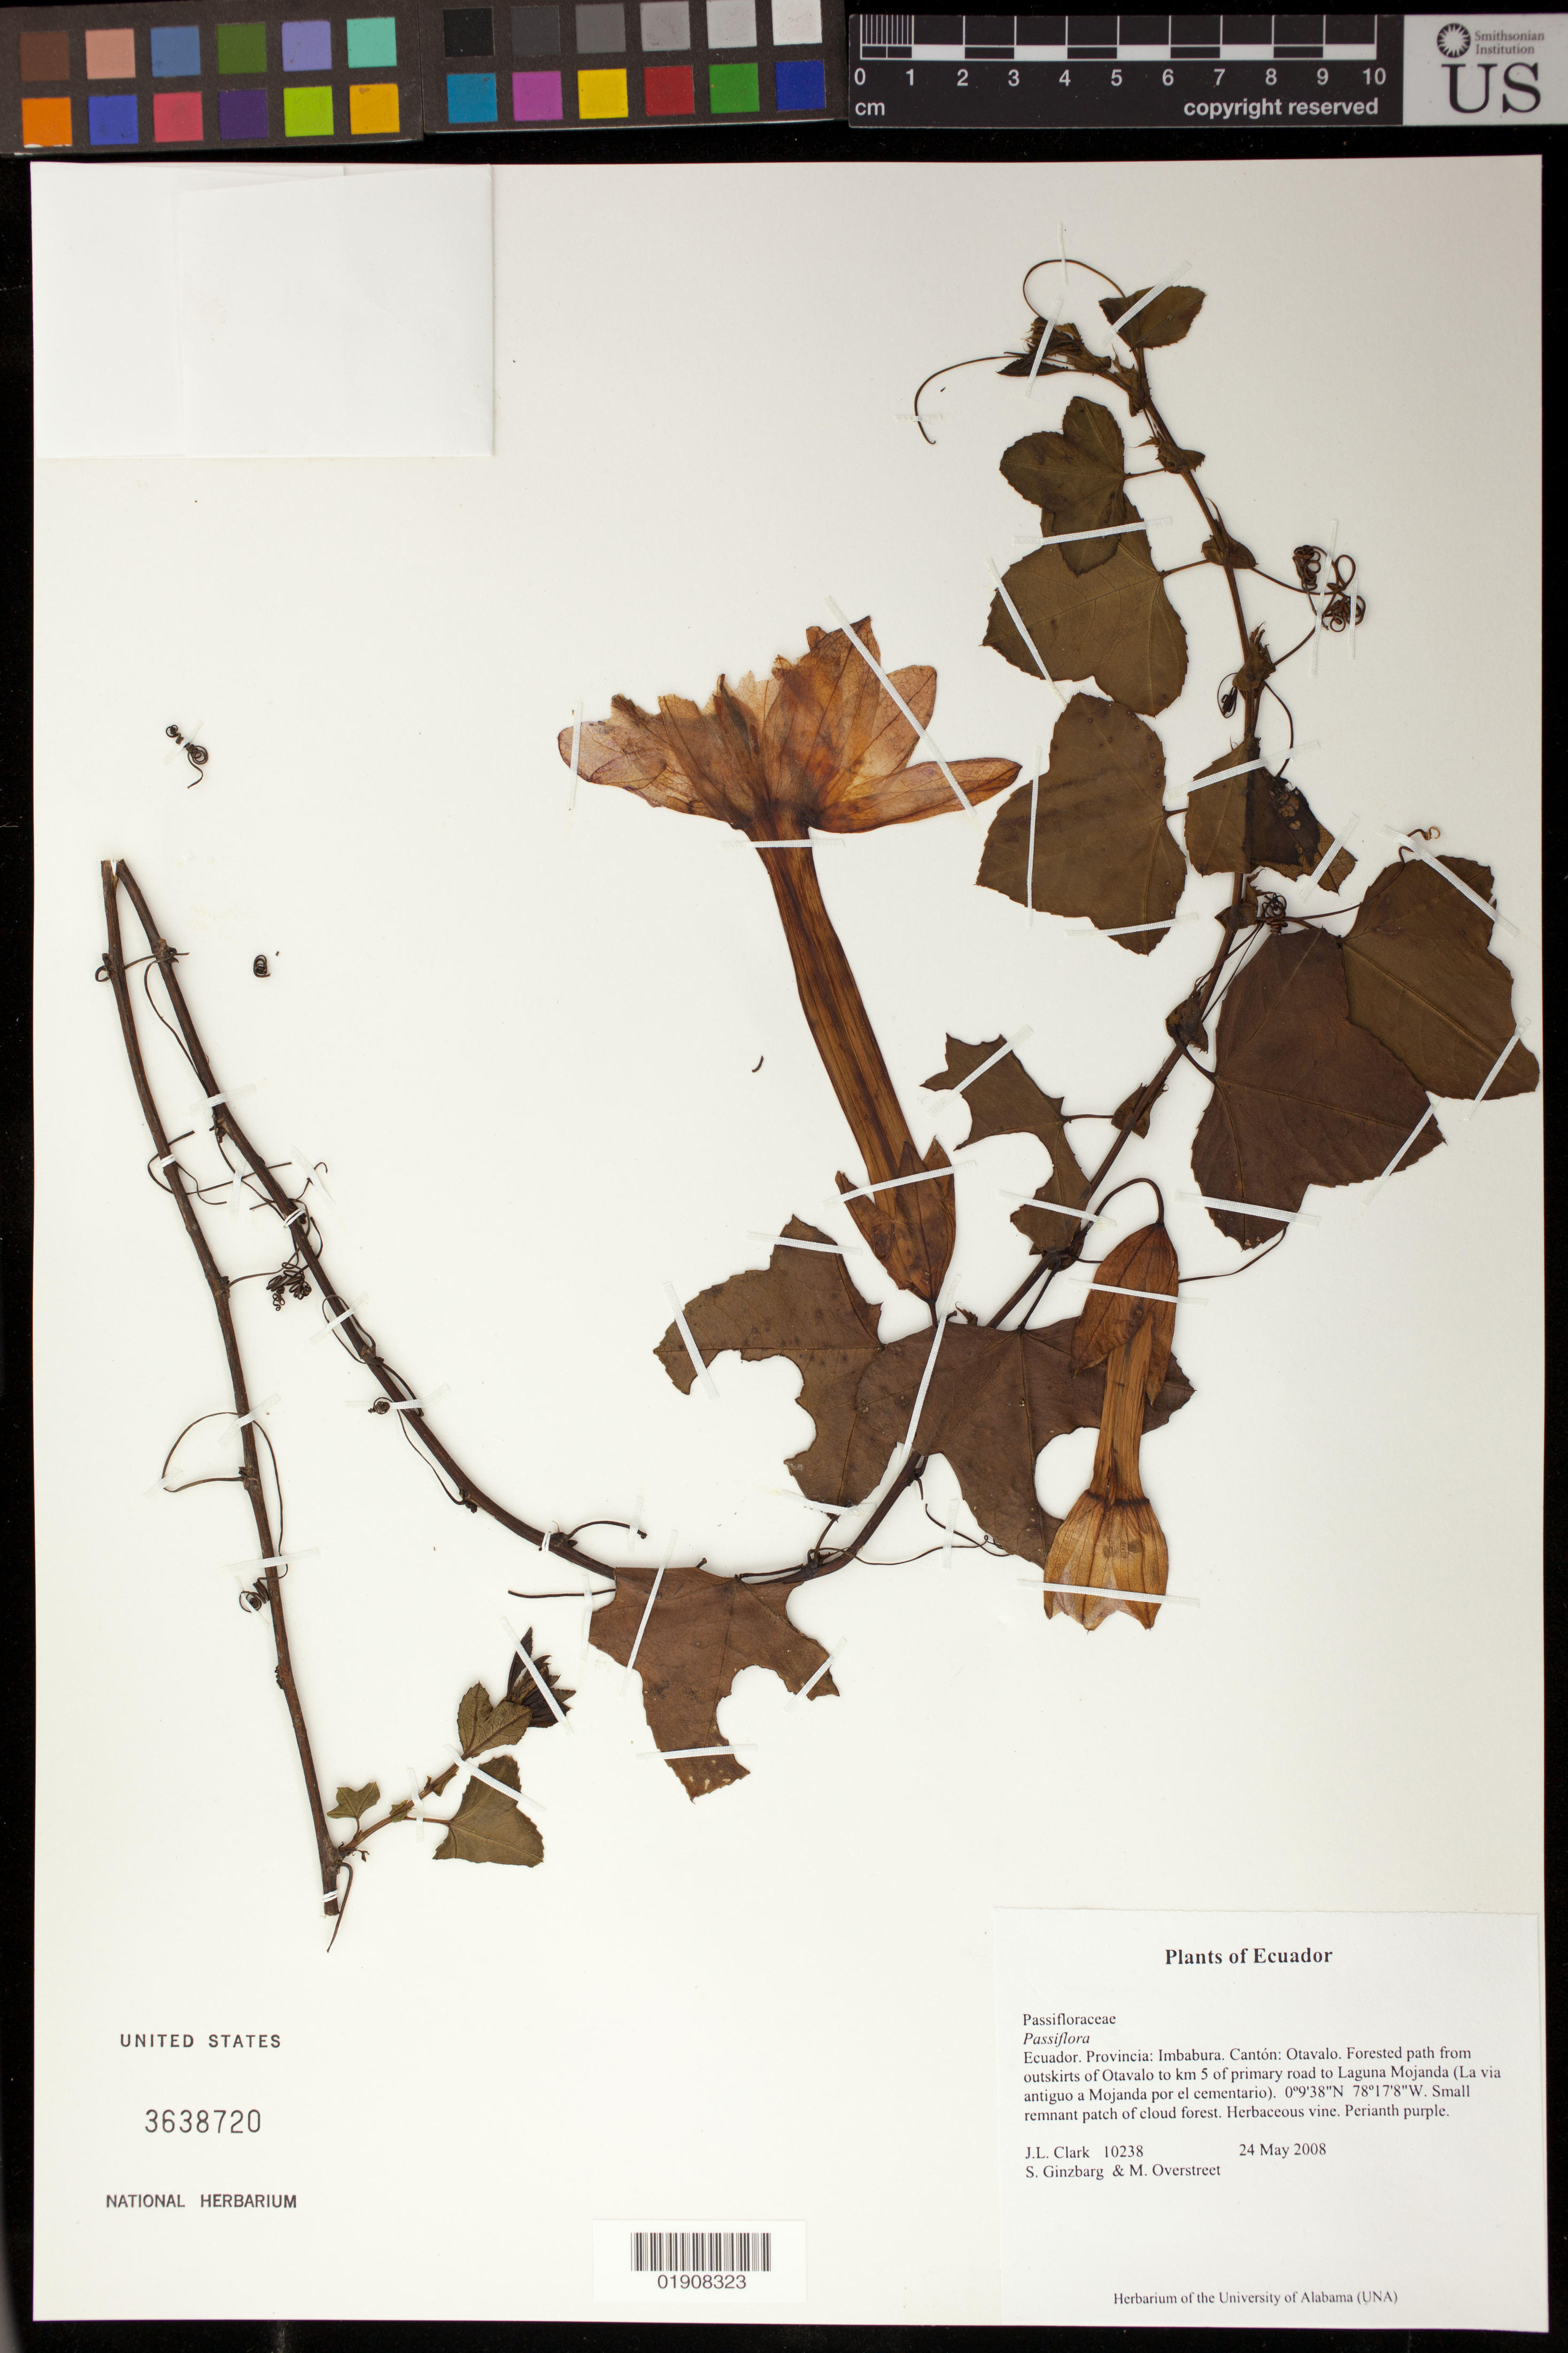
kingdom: Plantae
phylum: Tracheophyta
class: Magnoliopsida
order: Malpighiales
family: Passifloraceae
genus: Passiflora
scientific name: Passiflora sp.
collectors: J. L. Clark, S. Ginzbarg & M. Overstreet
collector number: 10238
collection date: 2008-05-24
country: Ecuador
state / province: Imbabura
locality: Provincia Imbabura, Canton Otavalo, forested path from outskirts of Otavalo to km 5 primary road to Laguna Mojanda (La via antiguo a Mojanda por el cementario)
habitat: Small remnant patch of cloud forest.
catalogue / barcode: US 3638720